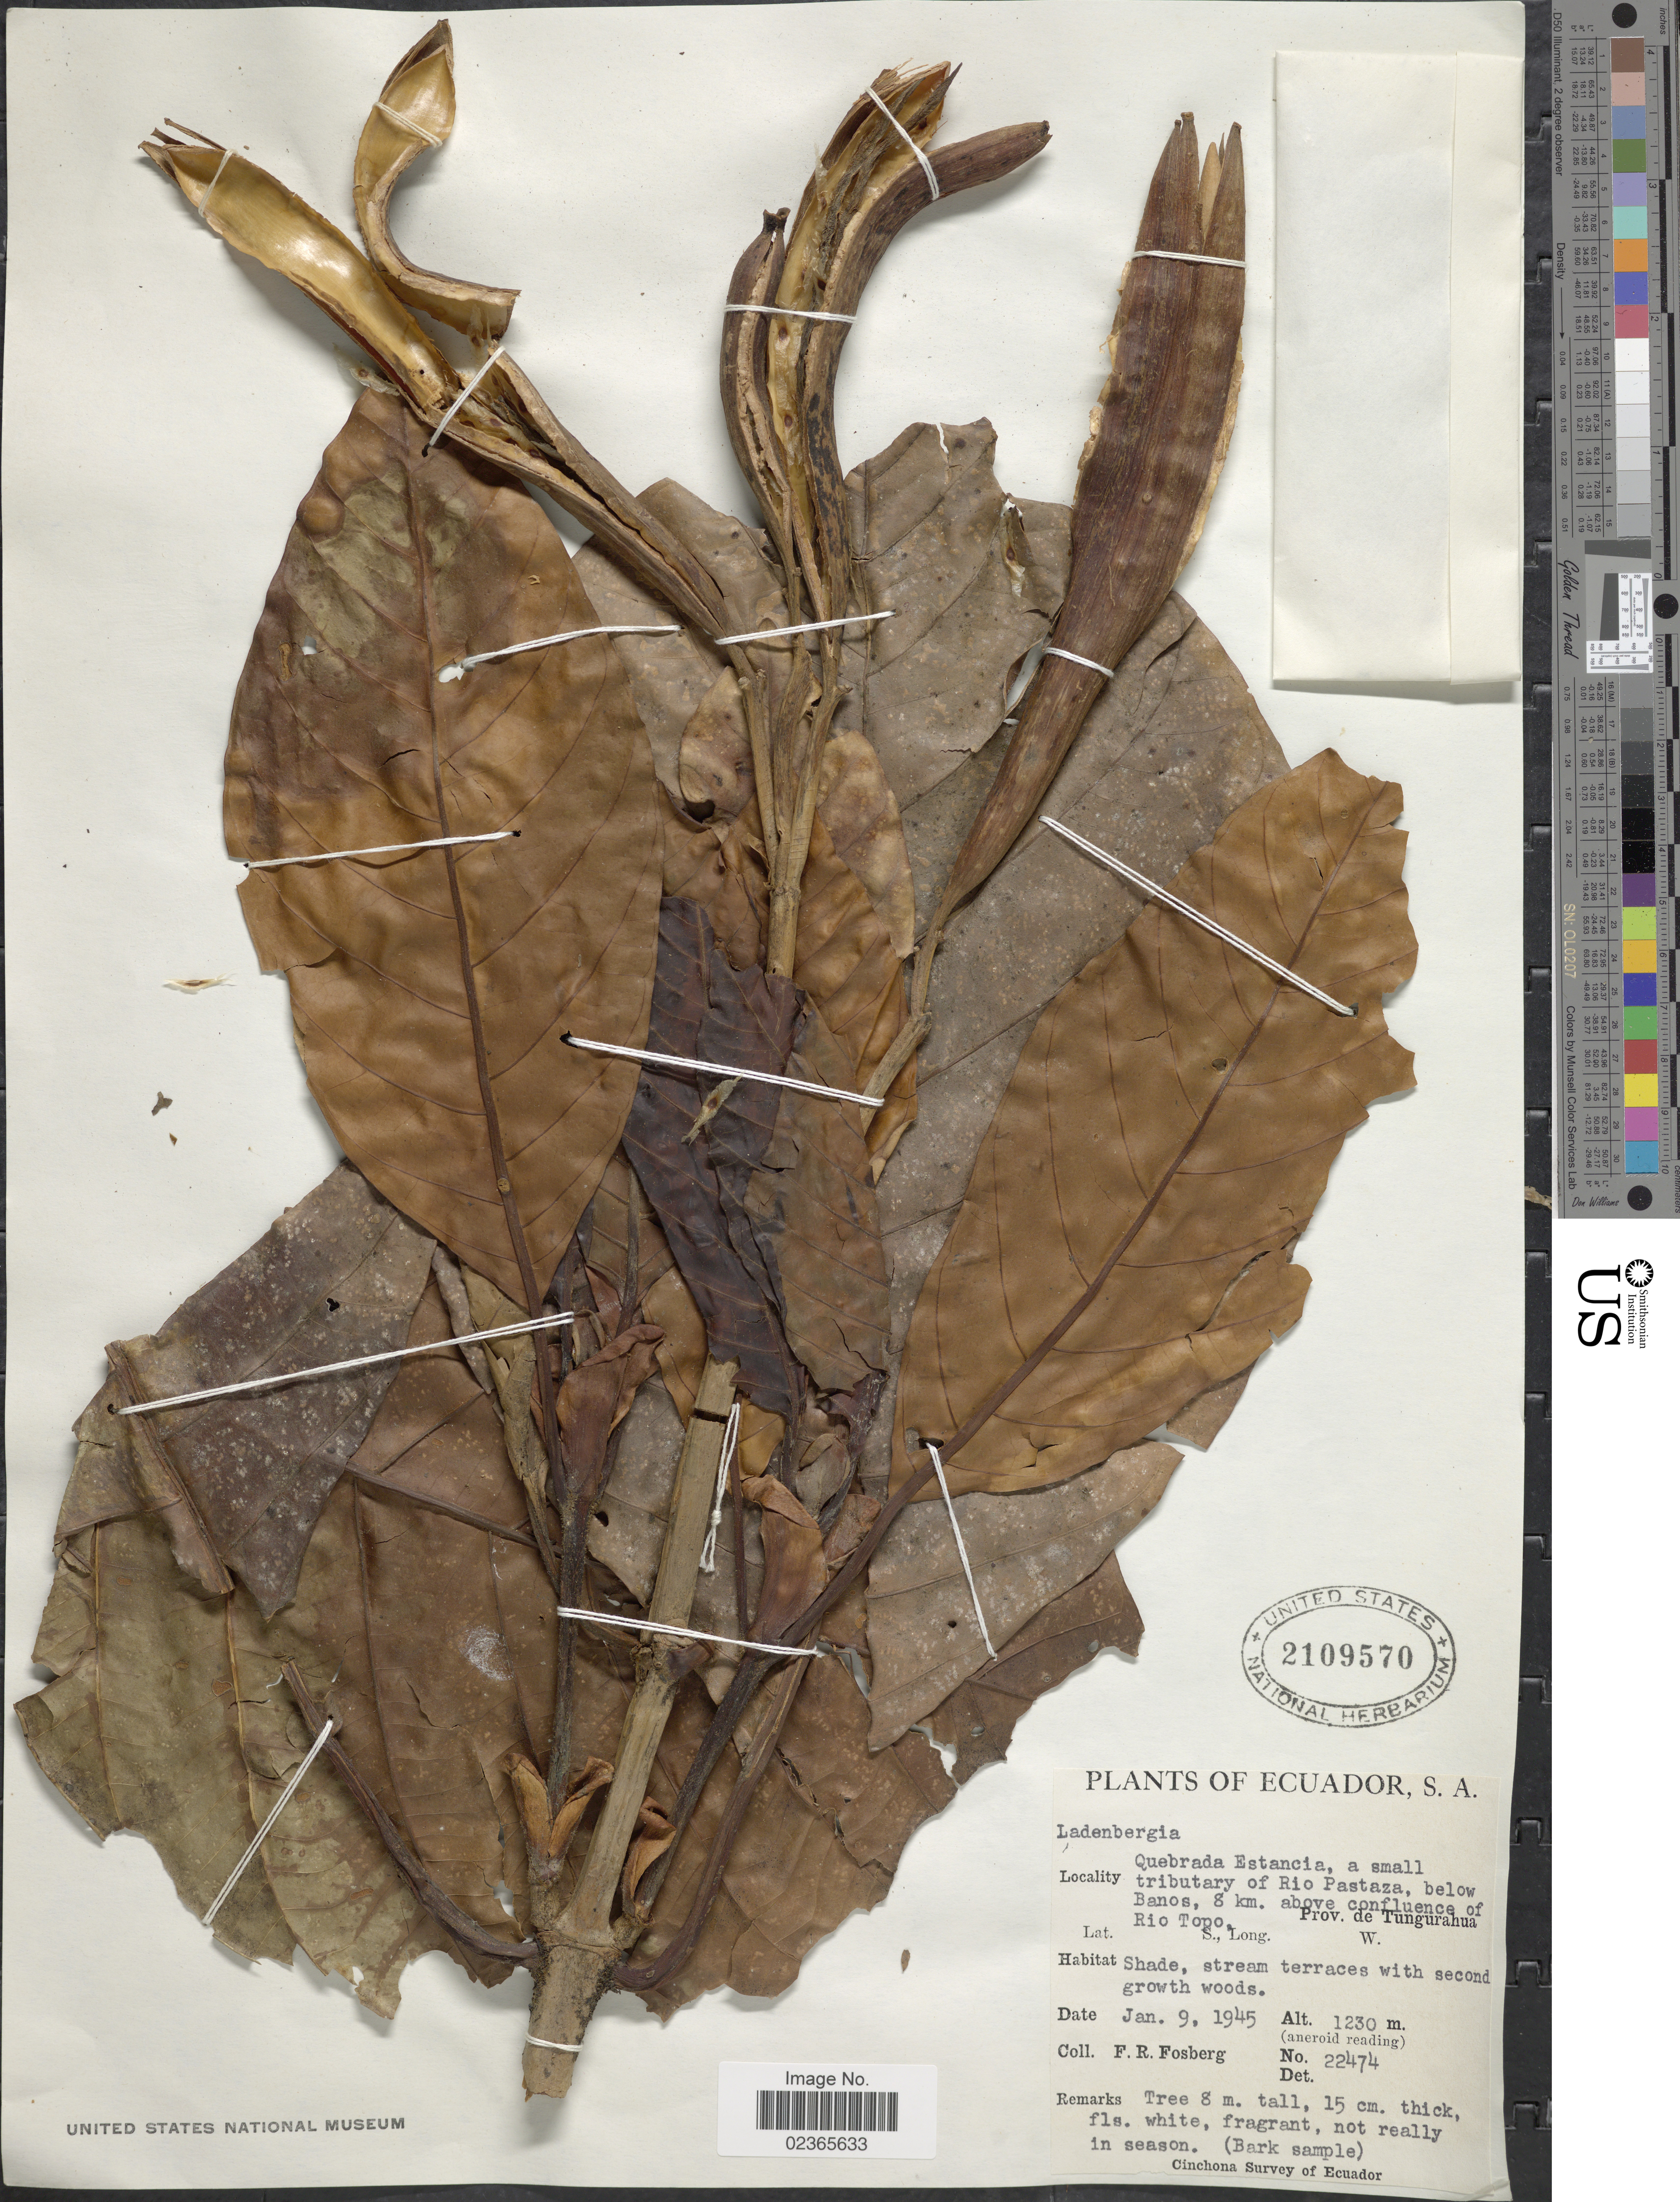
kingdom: Plantae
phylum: Tracheophyta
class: Magnoliopsida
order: Gentianales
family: Rubiaceae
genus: Ladenbergia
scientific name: Ladenbergia sp.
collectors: F. R. Fosberg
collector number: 22474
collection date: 1945-01-09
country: Ecuador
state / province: Tungurahua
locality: Quebrada Estancia, a small tributary of Rio Pastaza, below Banos, 8 km above confluence of Rio Topo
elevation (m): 1230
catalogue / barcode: US 2109570